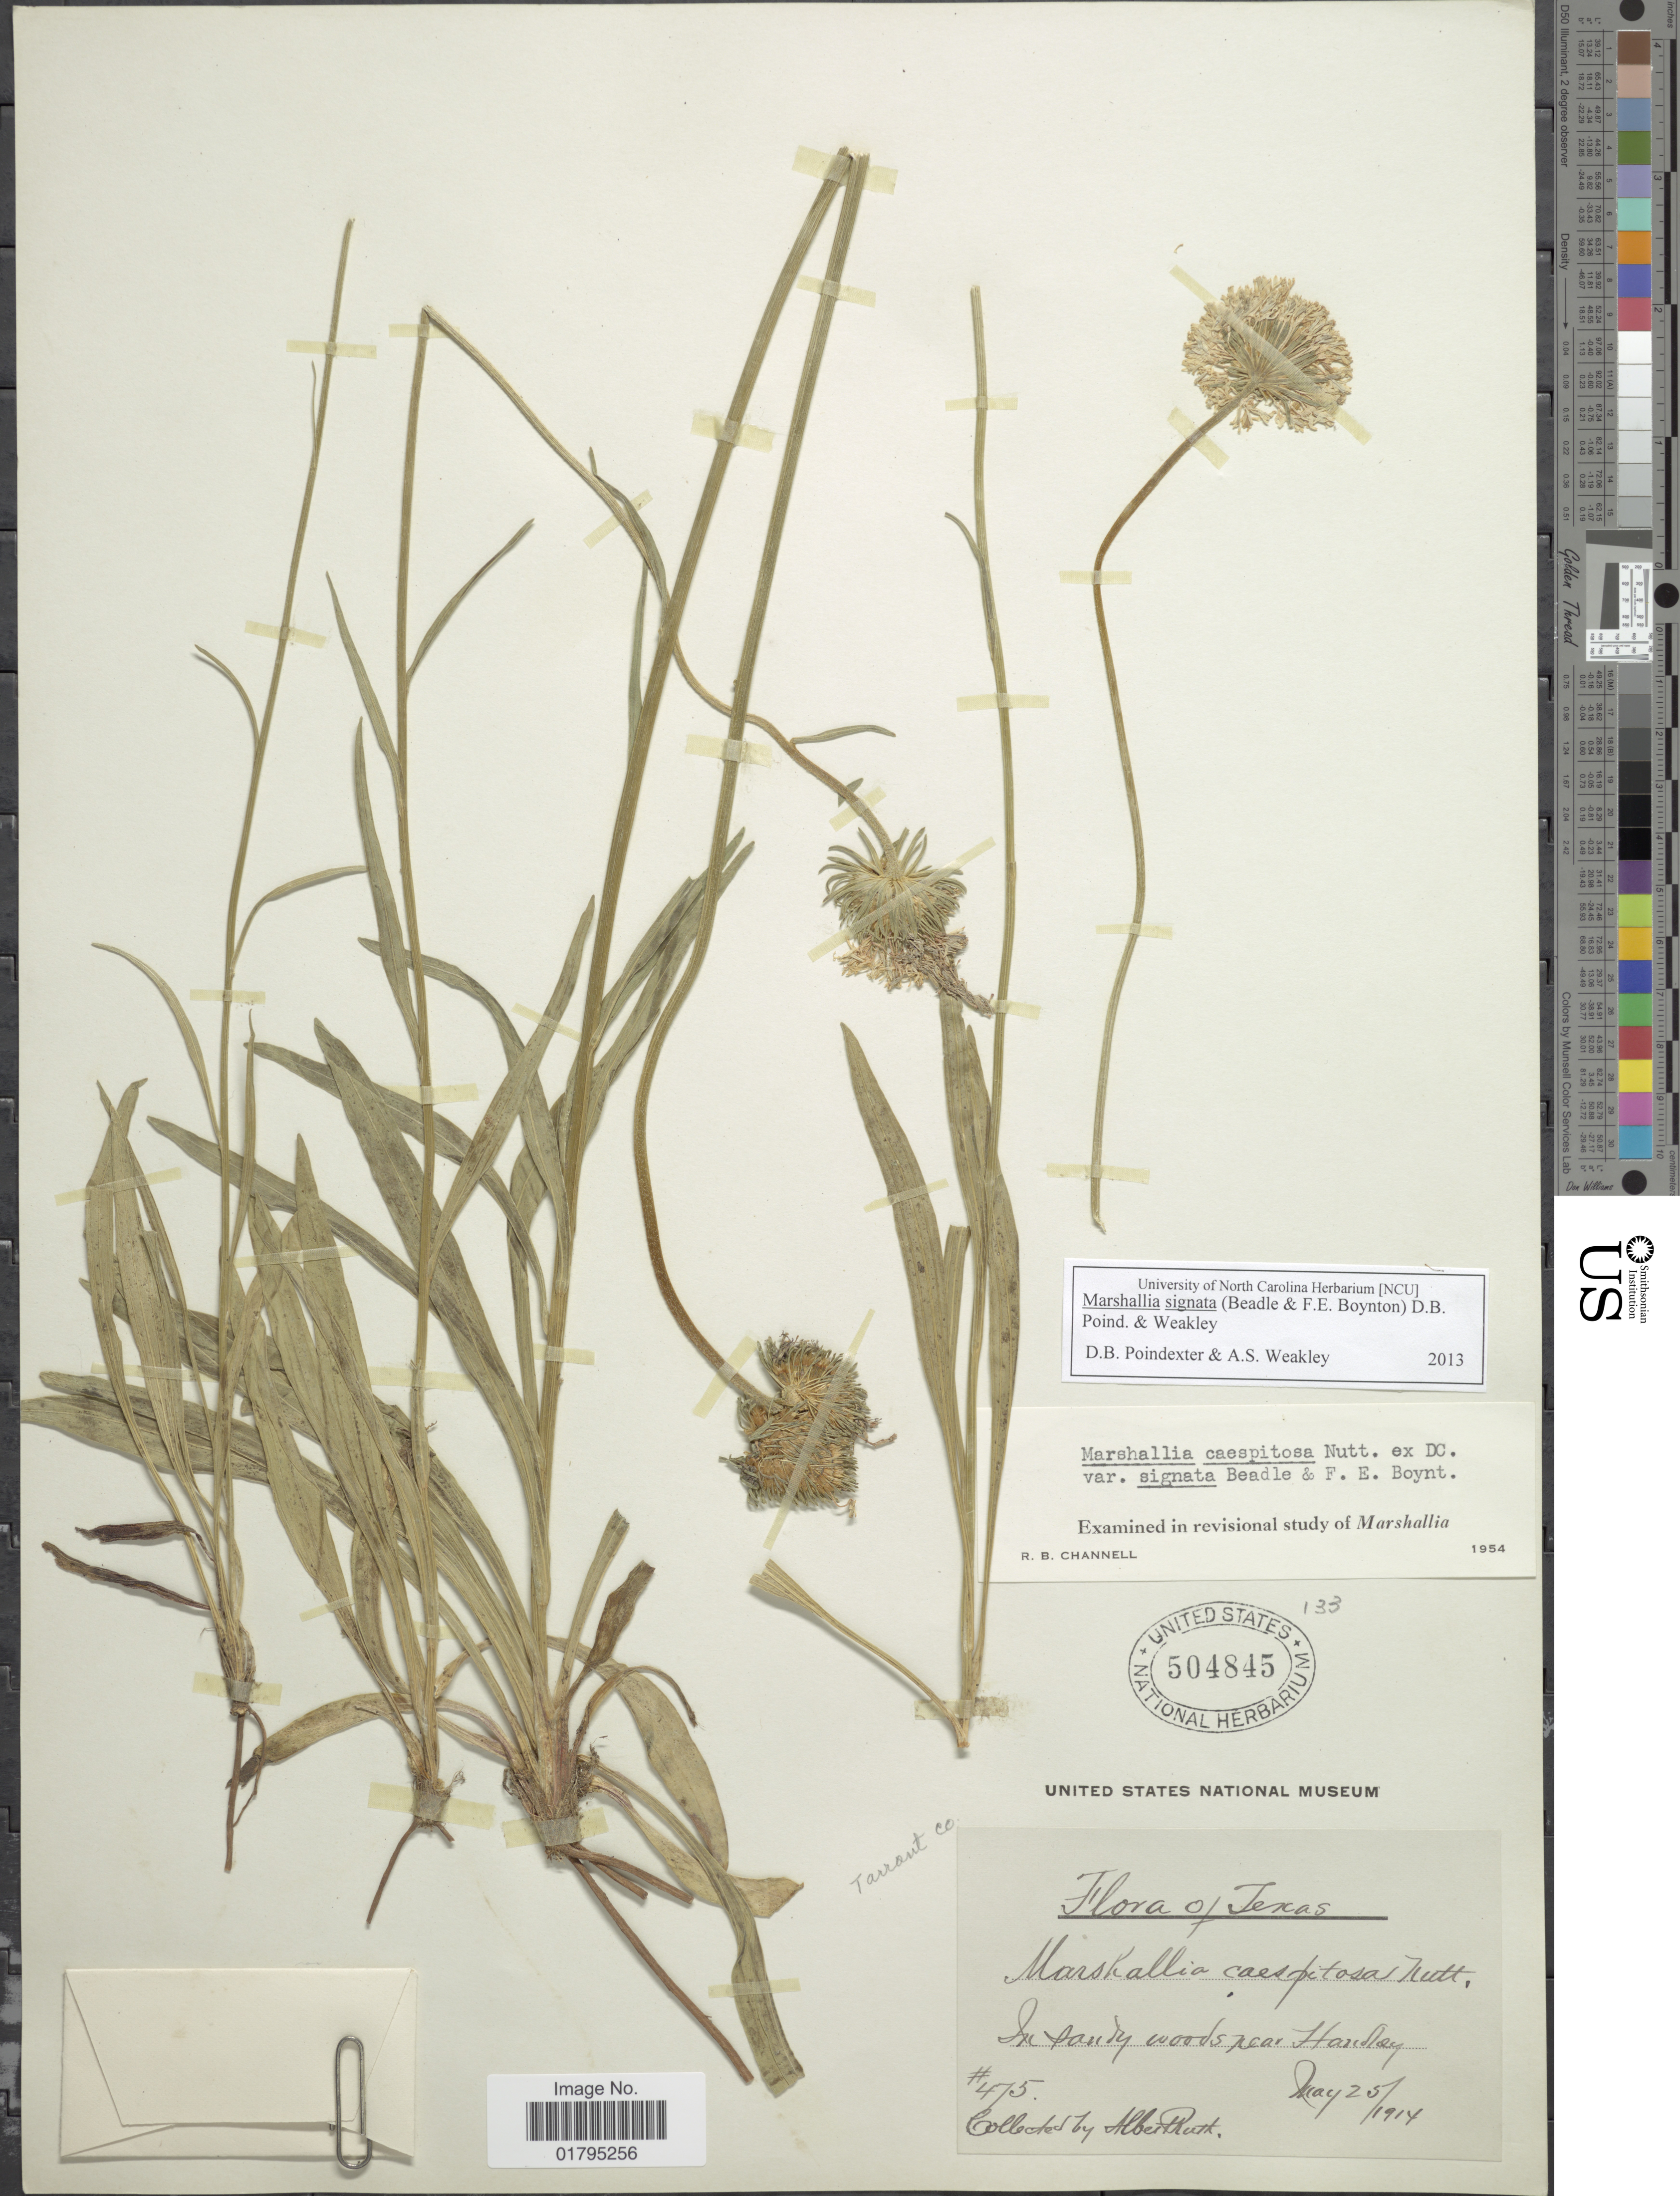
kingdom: Plantae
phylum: Tracheophyta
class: Magnoliopsida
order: Asterales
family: Asteraceae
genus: Marshallia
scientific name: Marshallia caespitosa var. signata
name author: Beadle & F.E. Boynton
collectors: A. Ruth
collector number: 475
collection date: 1914-05-25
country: United States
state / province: Texas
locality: In sandy woods near Handley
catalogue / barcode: US 504845